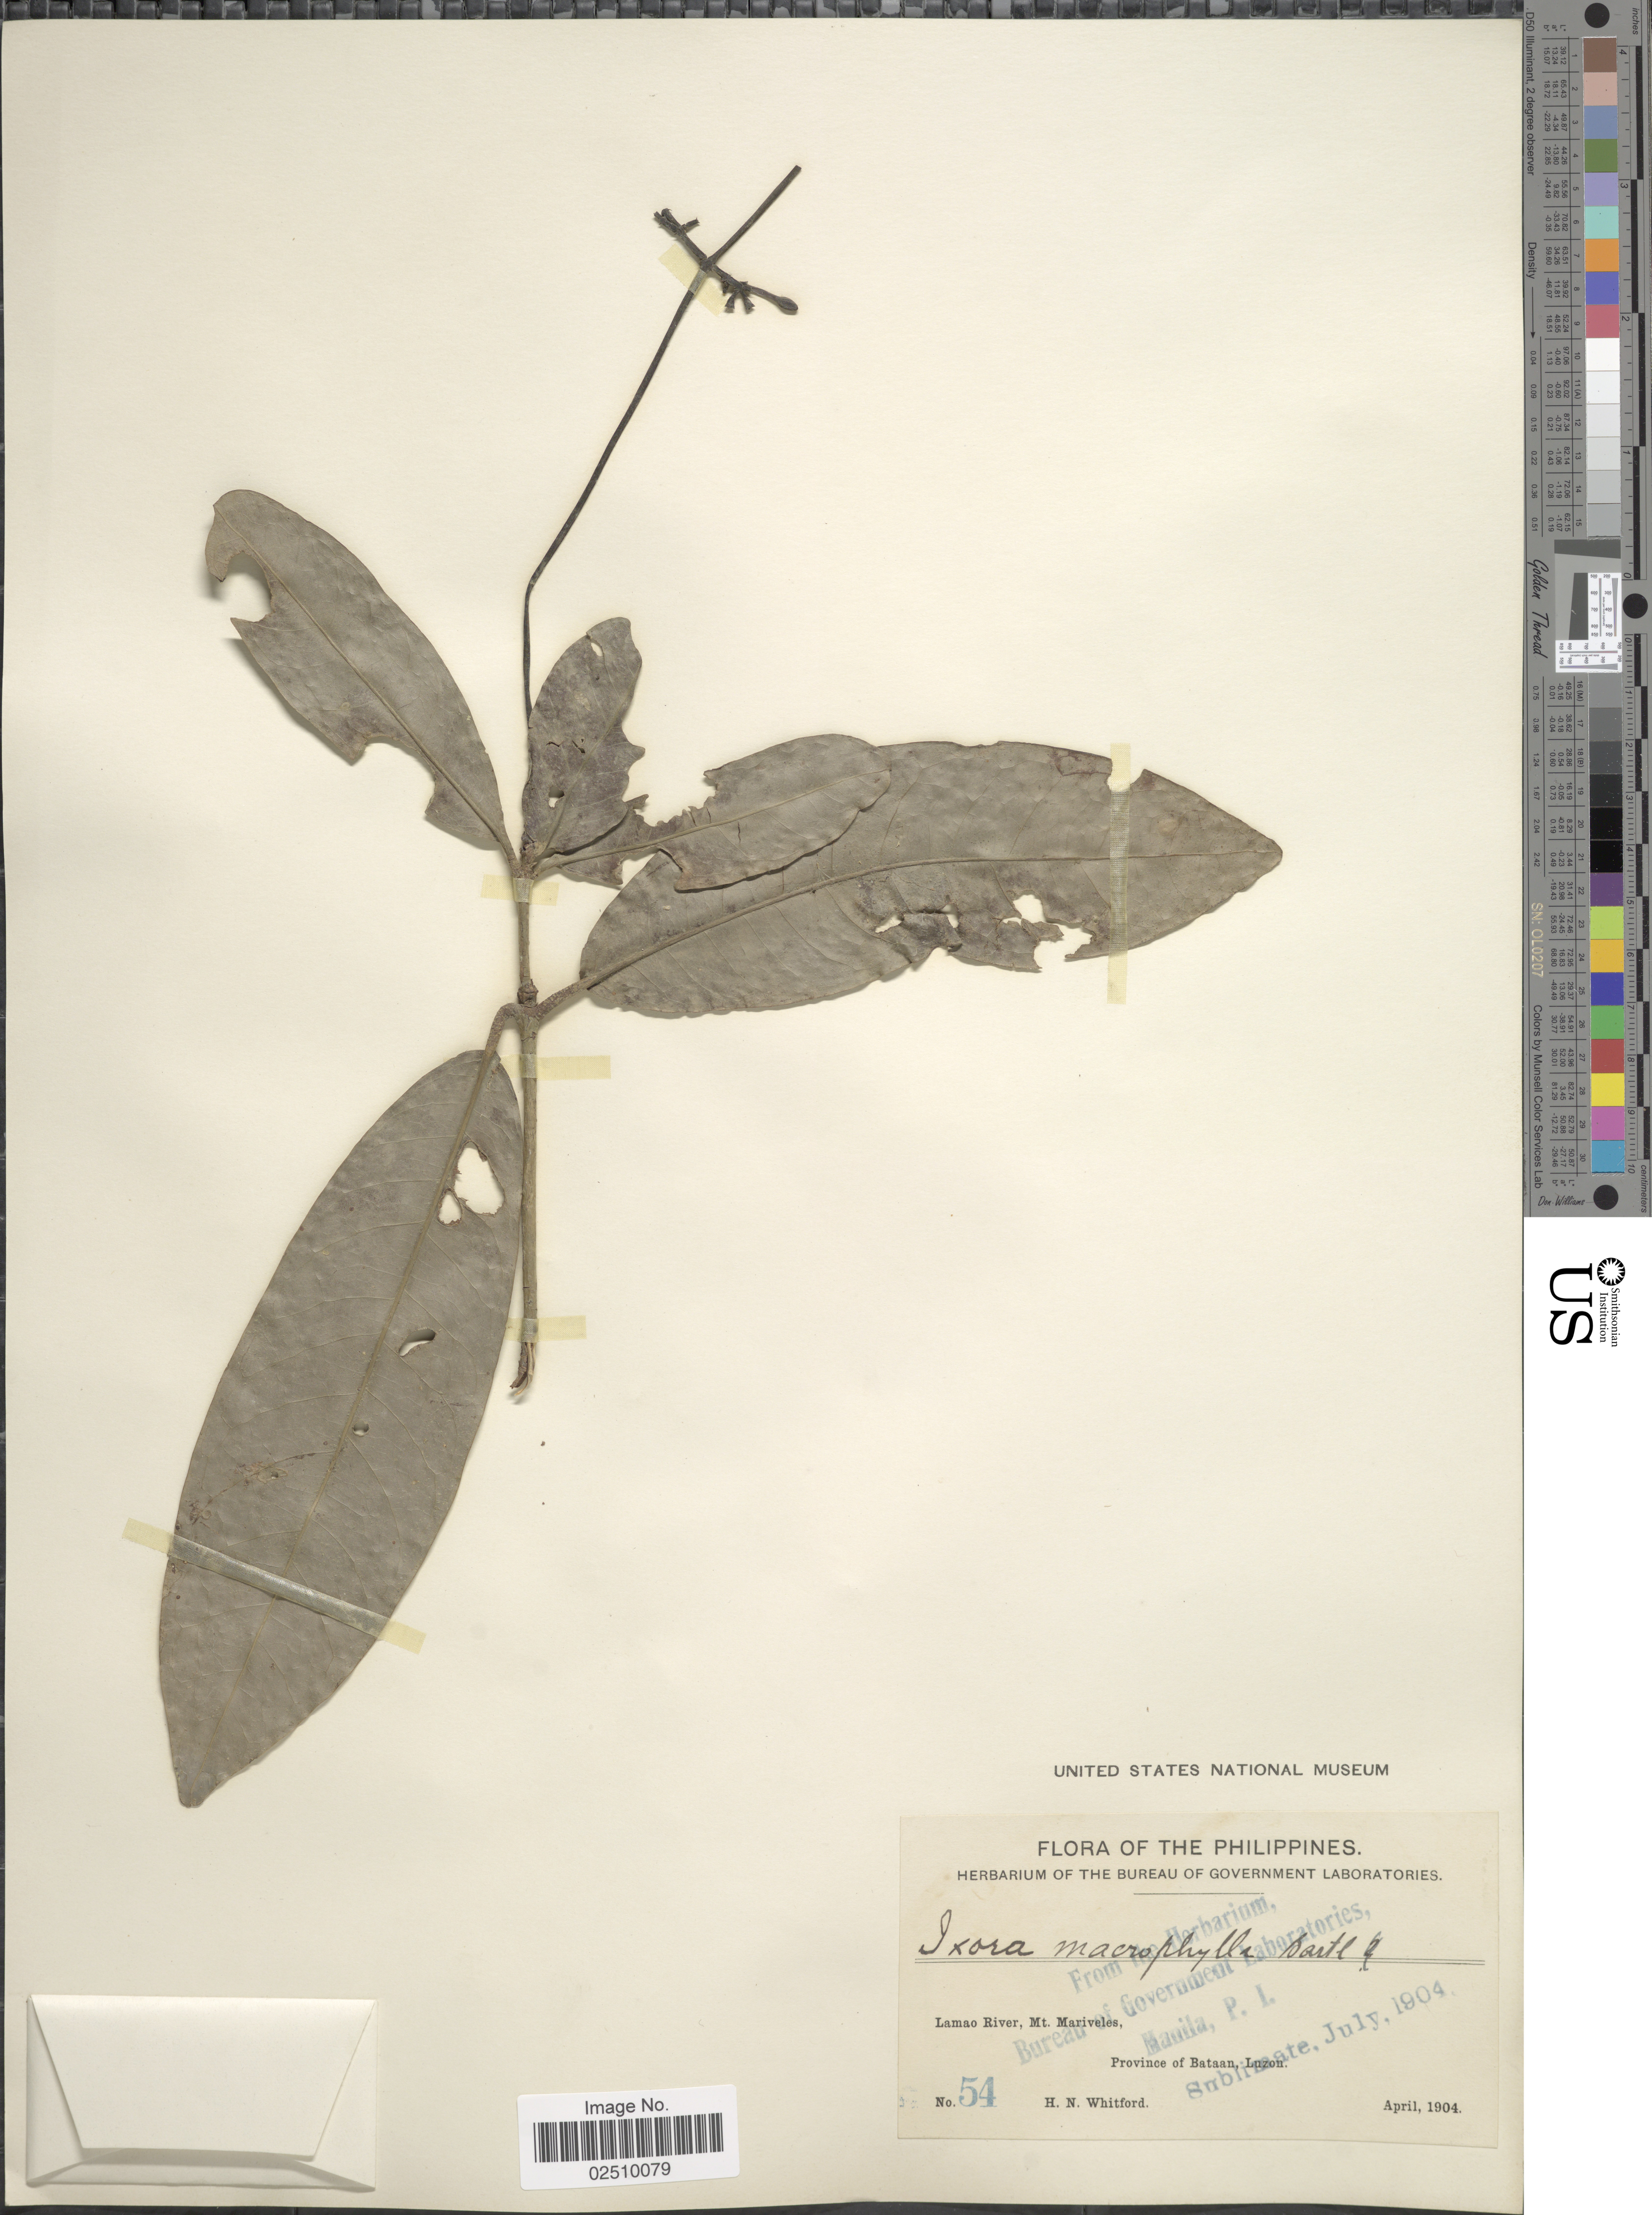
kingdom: Plantae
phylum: Tracheophyta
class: Magnoliopsida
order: Gentianales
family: Rubiaceae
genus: Ixora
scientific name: Ixora macrophylla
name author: Bartl. ex DC.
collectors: H. N. Whitford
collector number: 54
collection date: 1904-04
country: Philippines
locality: Lamao River, Mt. Mariveles, Province of Bataan, Luzon